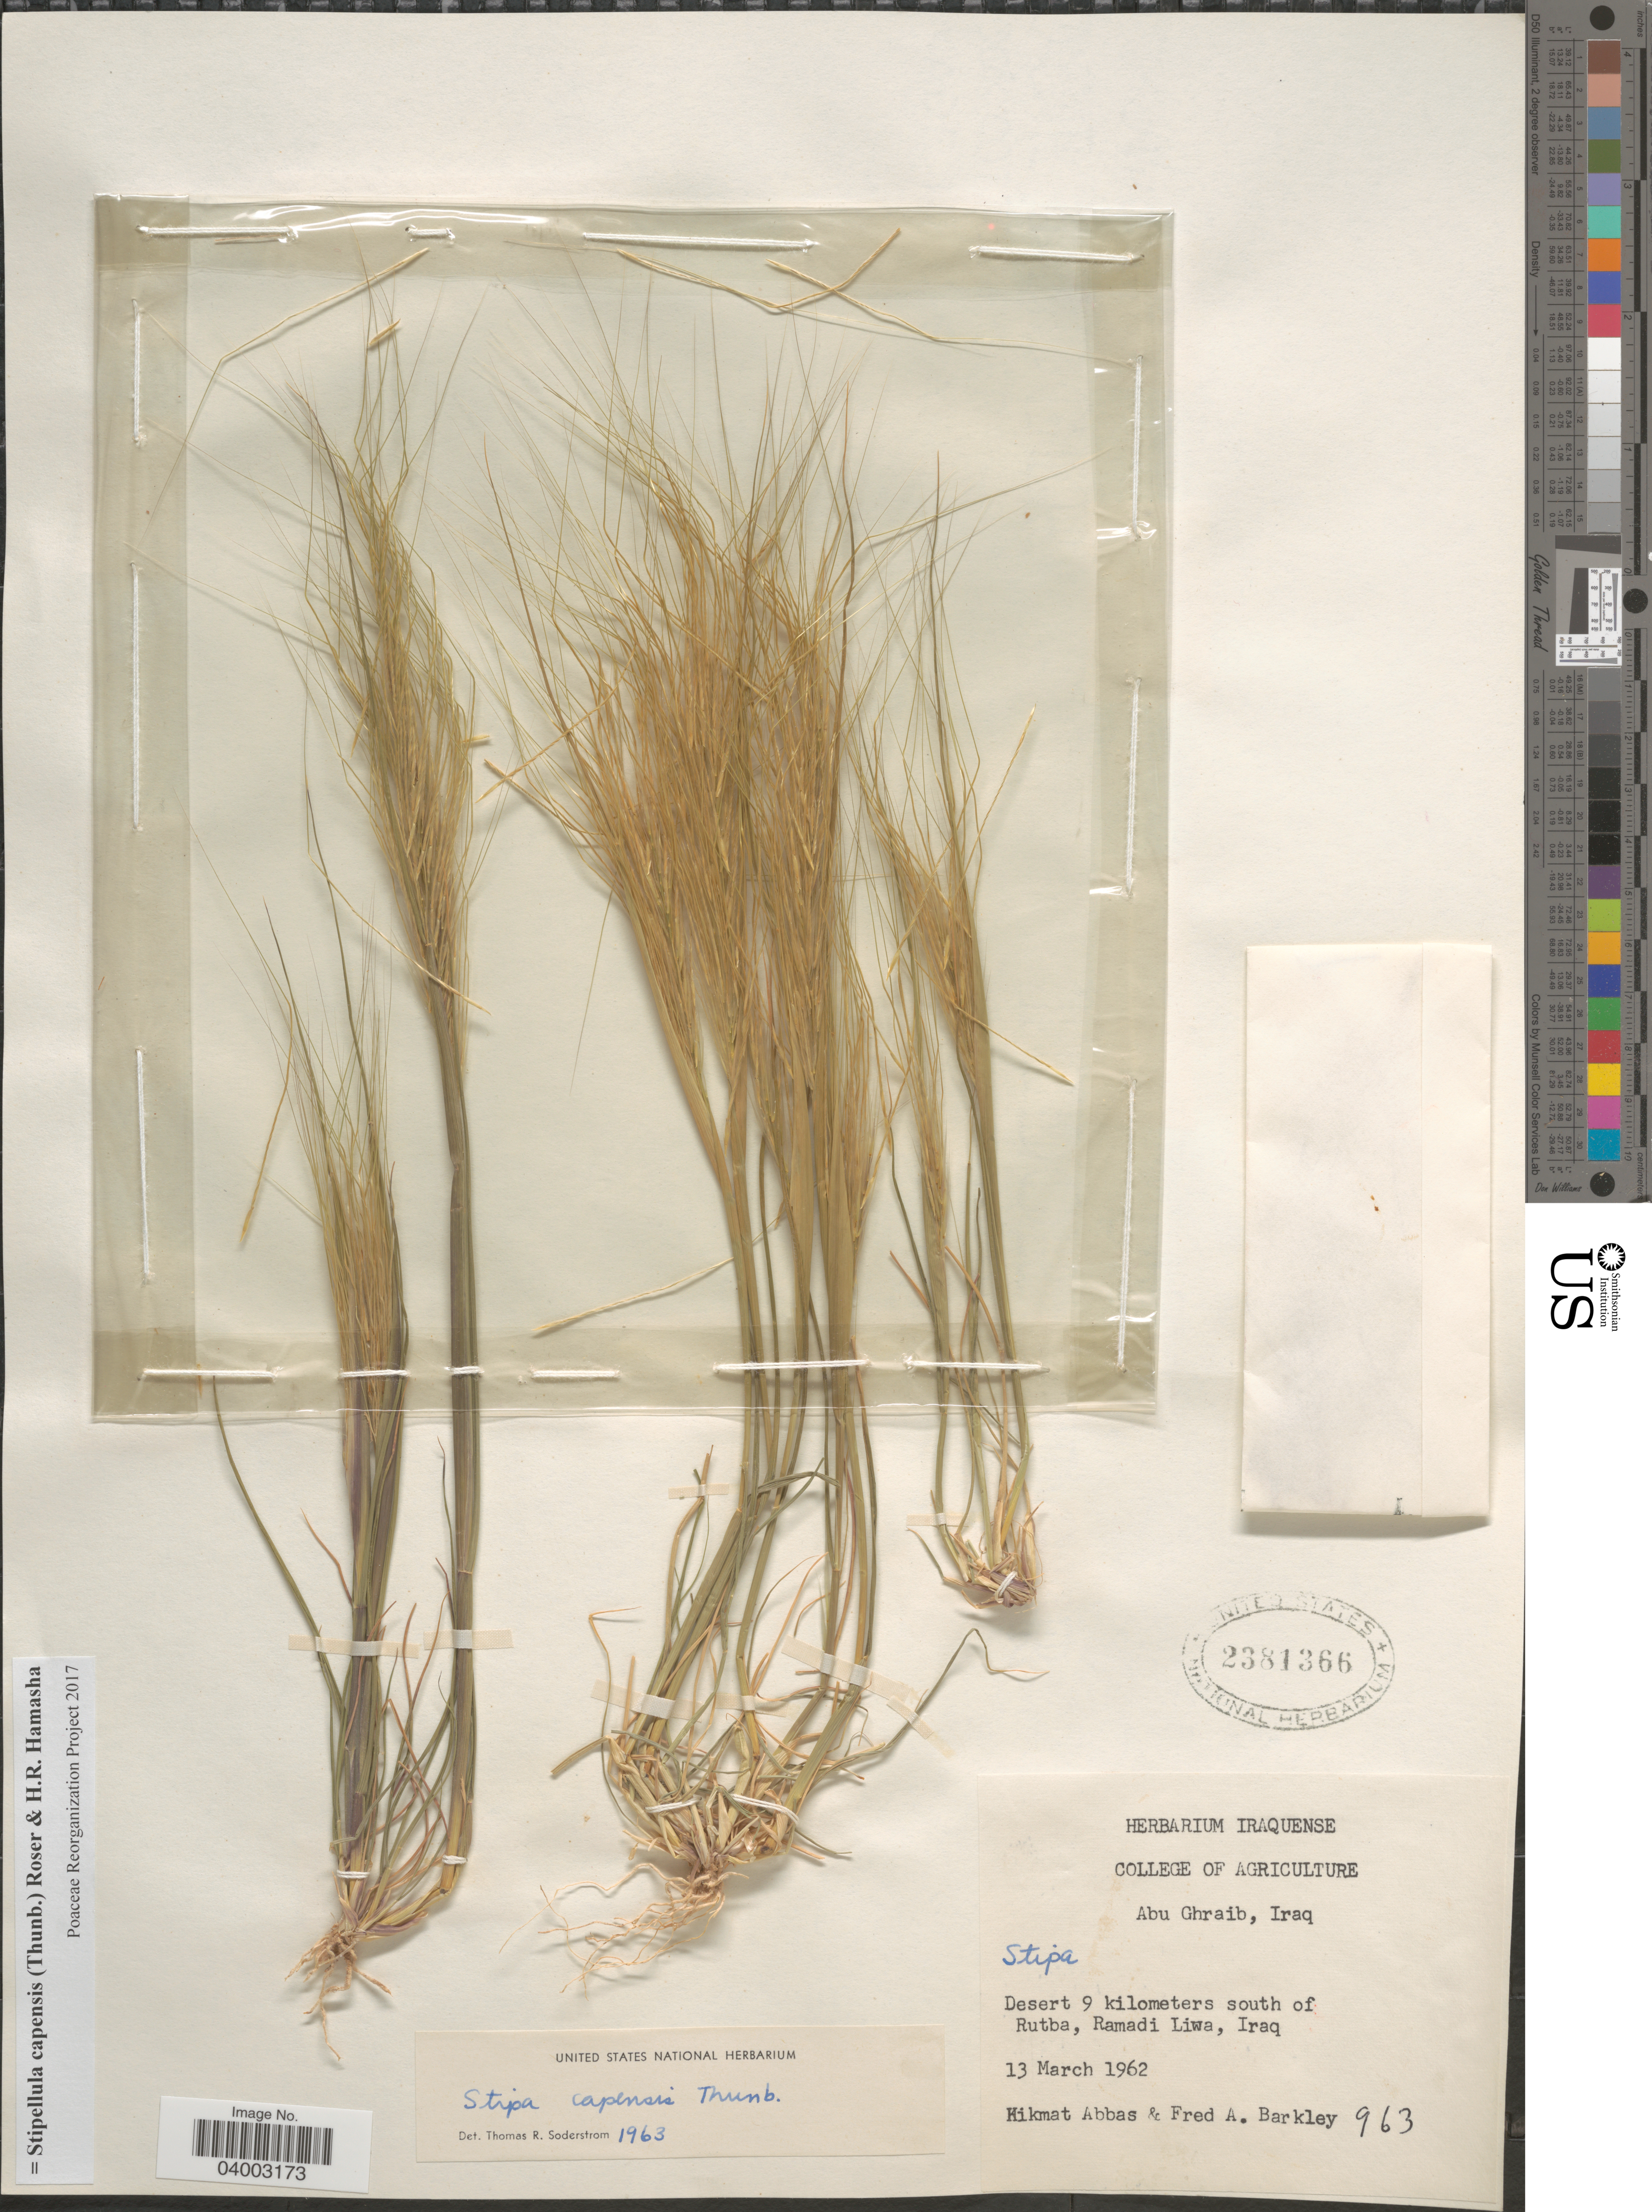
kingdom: Plantae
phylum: Tracheophyta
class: Liliopsida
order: Poales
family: Poaceae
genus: Stipellula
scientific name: Stipellula capensis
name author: (Thunb.) Röser & H. R. Hamasha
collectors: H. Abbas & F. A. Barkley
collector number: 963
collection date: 1962-03-13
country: Iraq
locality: Desert 9 kilometers south of Rutba, Ramadi Liwa.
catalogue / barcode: US 2381366